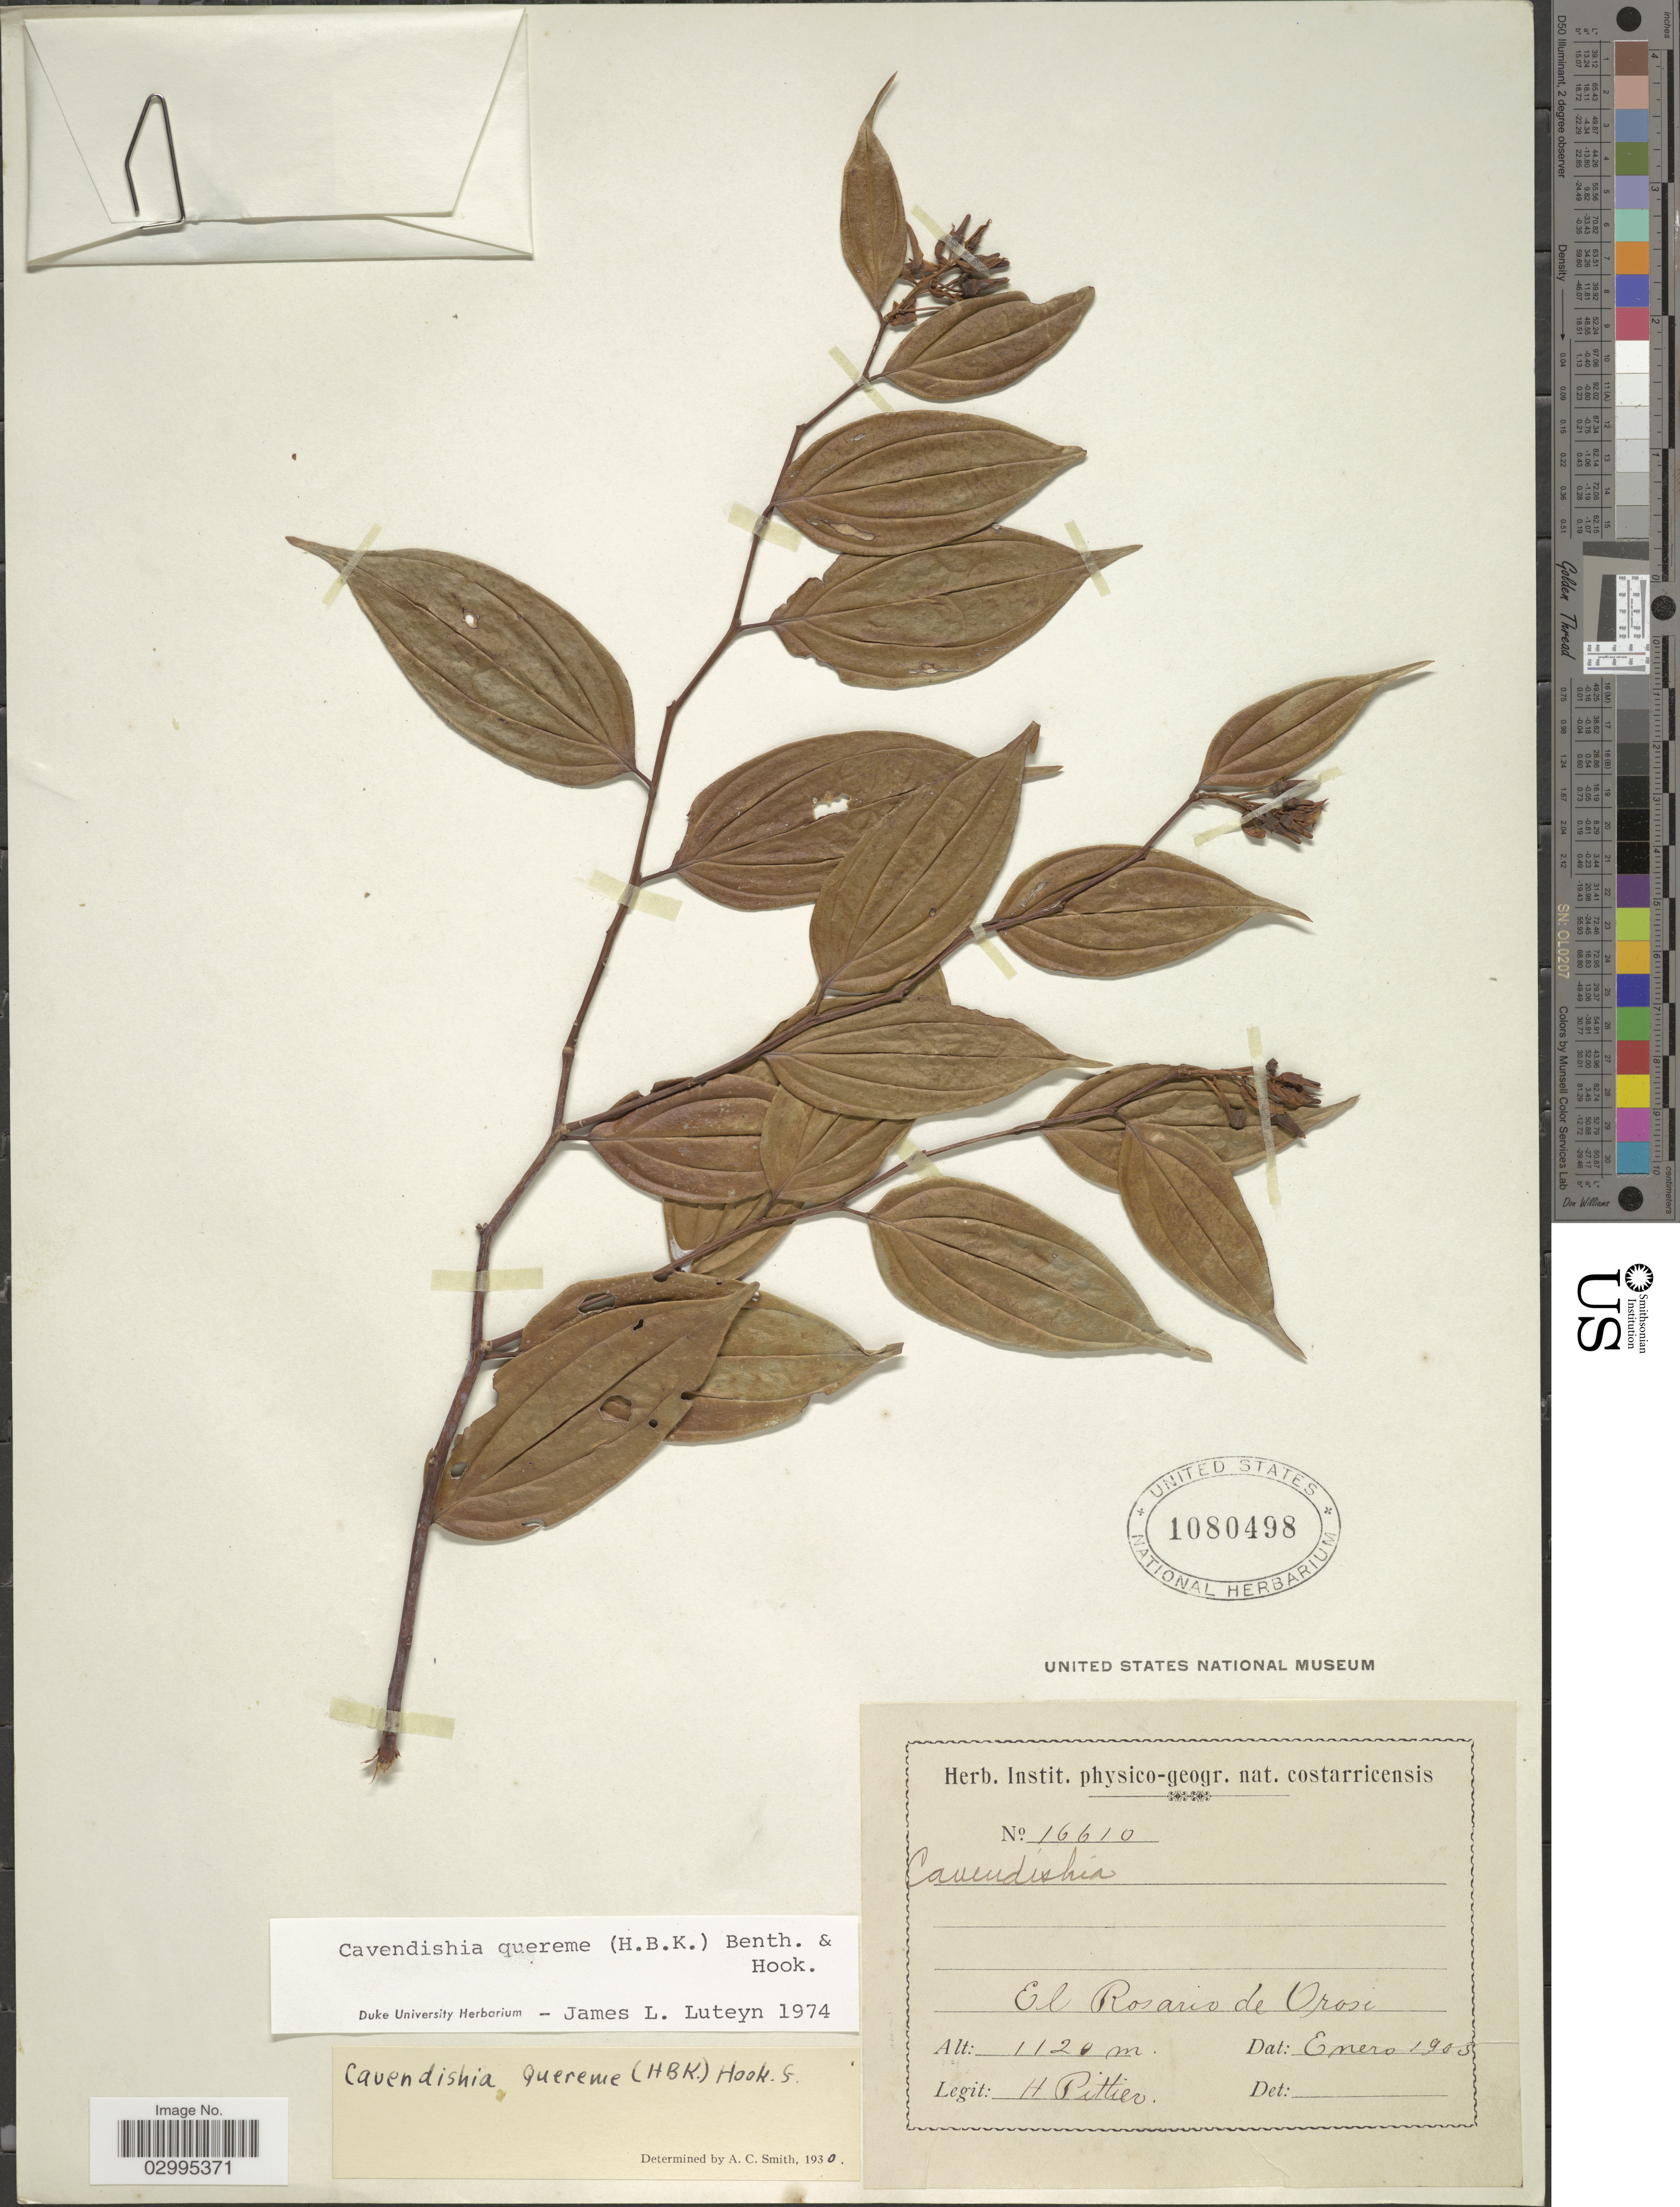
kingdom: Plantae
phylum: Tracheophyta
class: Magnoliopsida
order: Ericales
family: Ericaceae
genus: Cavendishia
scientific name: Cavendishia quereme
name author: (Kunth) Benth. & Hook. f.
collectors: H. F. Pittier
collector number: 16610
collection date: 1903-01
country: Costa Rica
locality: El Rosario de Orosi.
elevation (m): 1120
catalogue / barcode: US 1080498